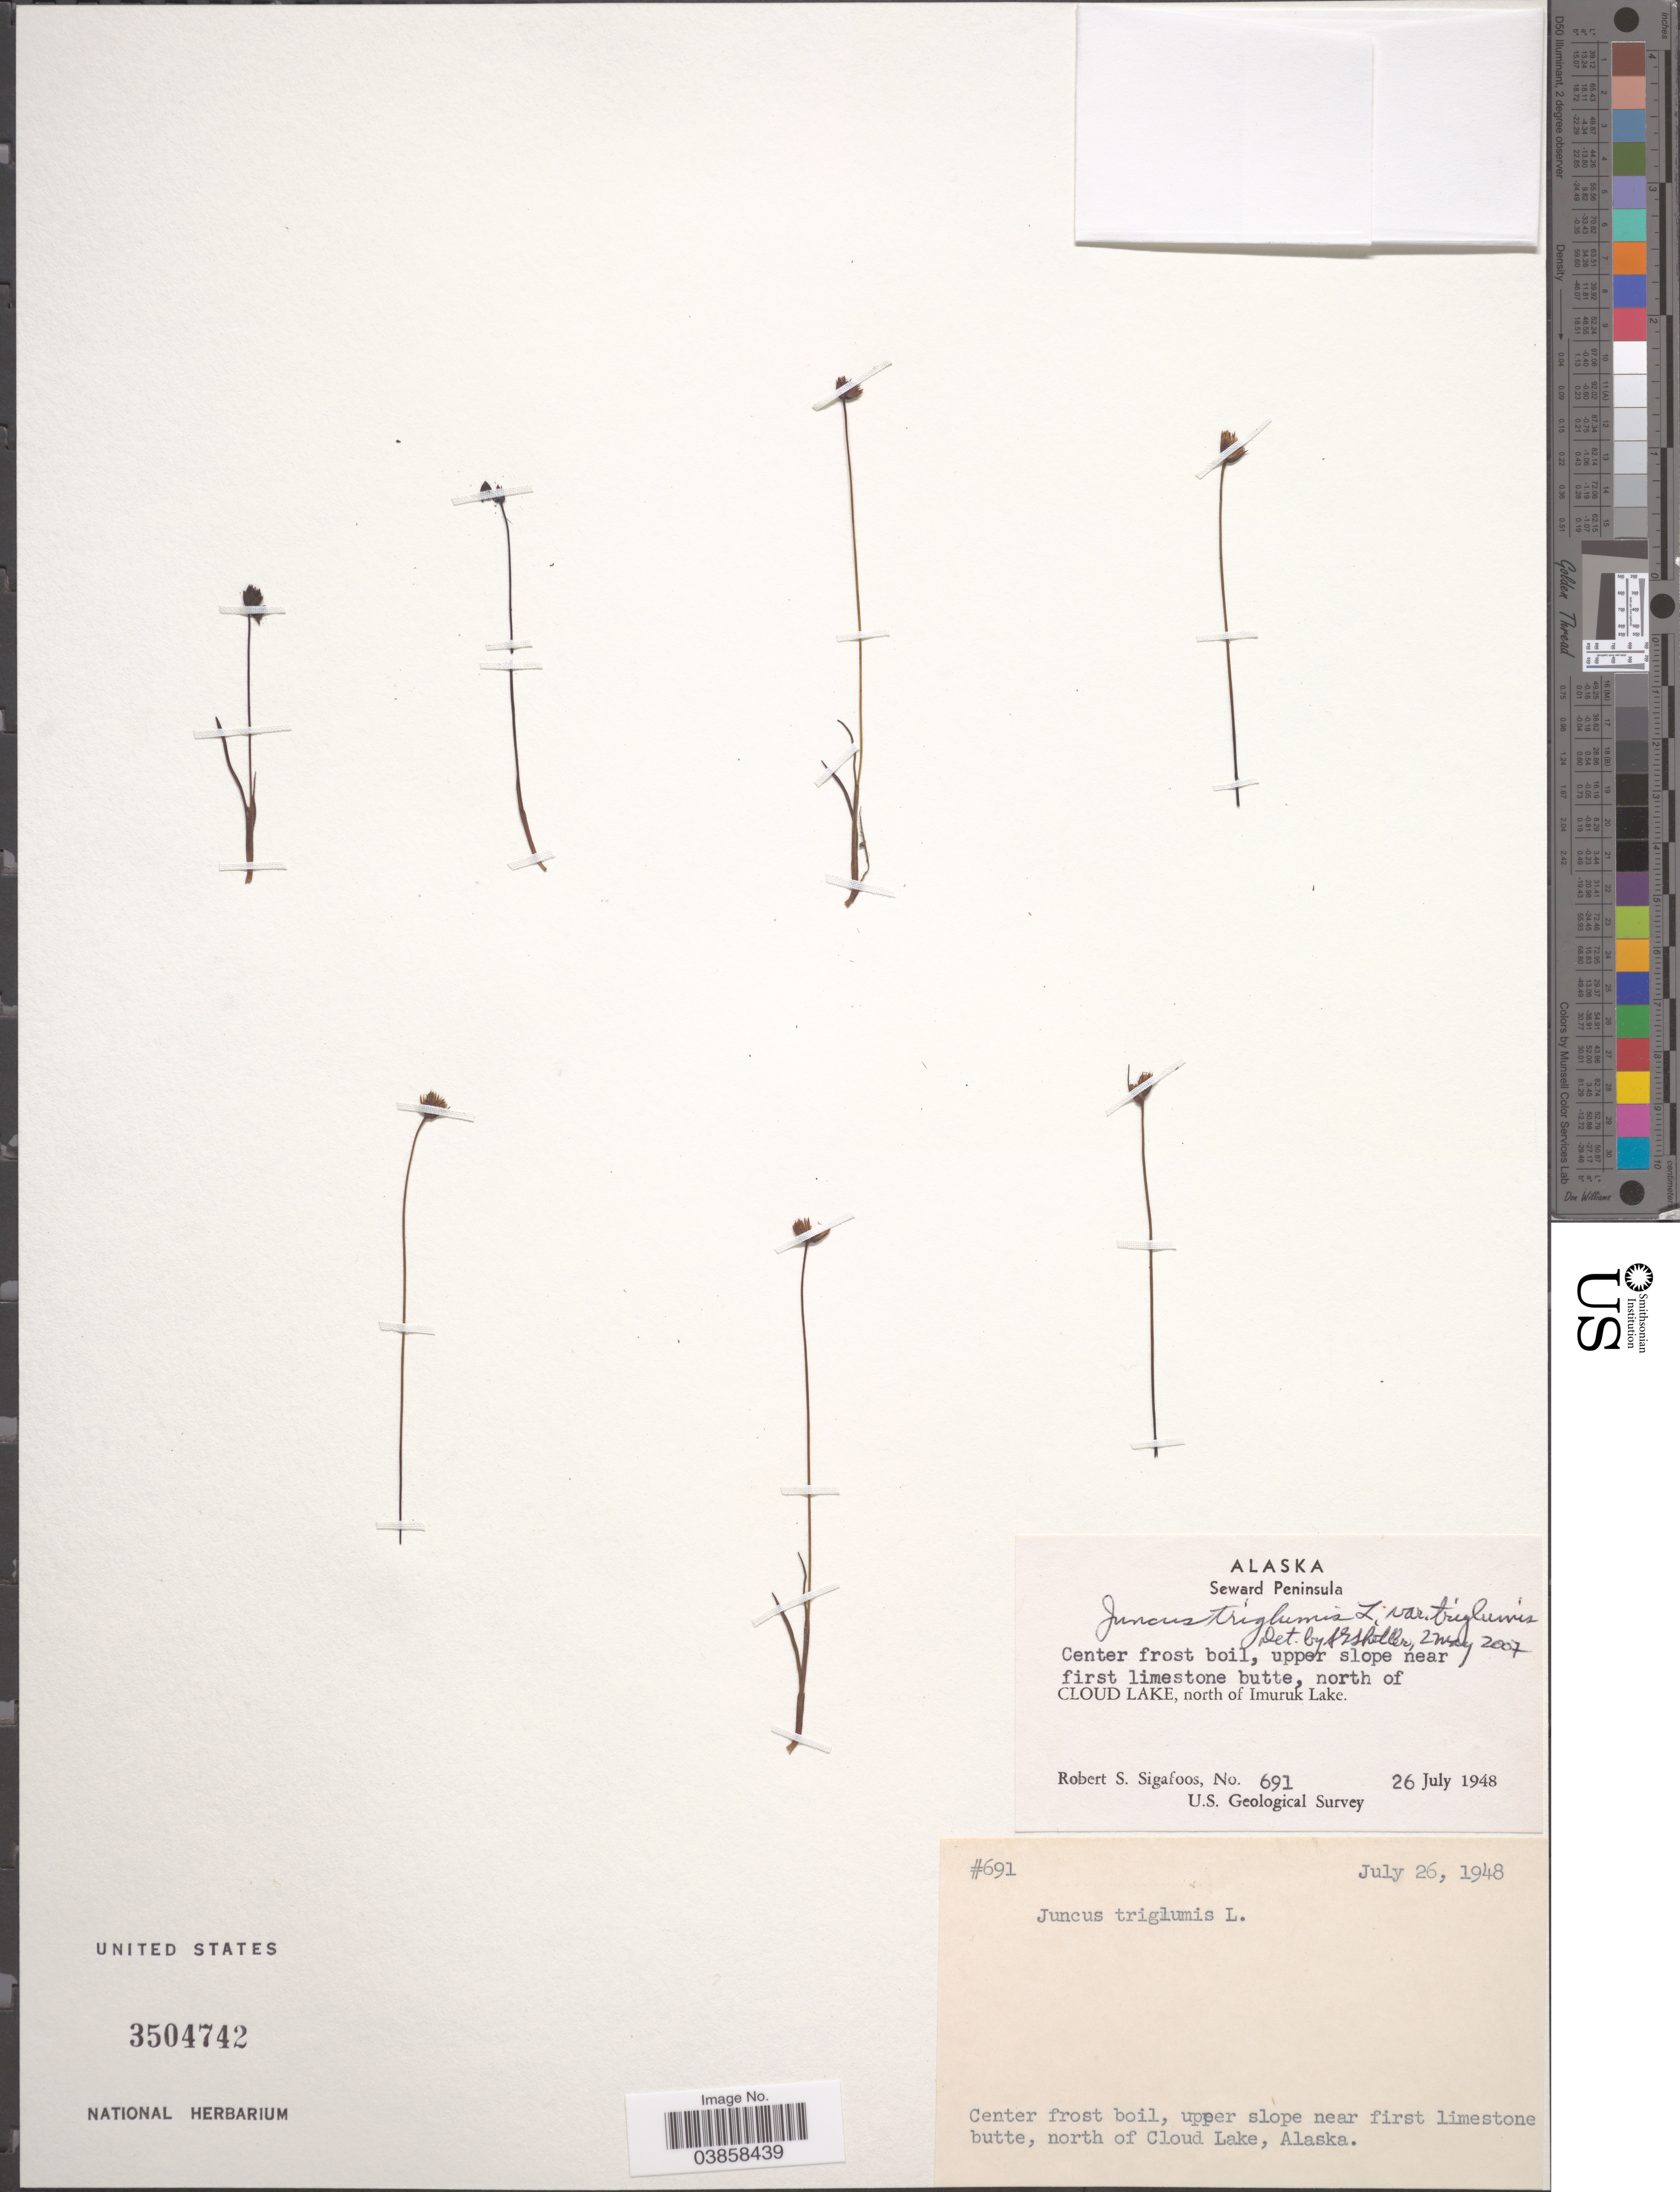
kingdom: Plantae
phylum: Tracheophyta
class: Liliopsida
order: Poales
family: Juncaceae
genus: Juncus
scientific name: Juncus triglumis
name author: L.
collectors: R. Sigafoos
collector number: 691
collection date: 1948-07-26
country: United States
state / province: Alaska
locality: Seward Peninsula. Center frost boil, upper slope near first limestone butte, north of Cloud lake, north of Imuruk Lake.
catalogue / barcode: US 3504742